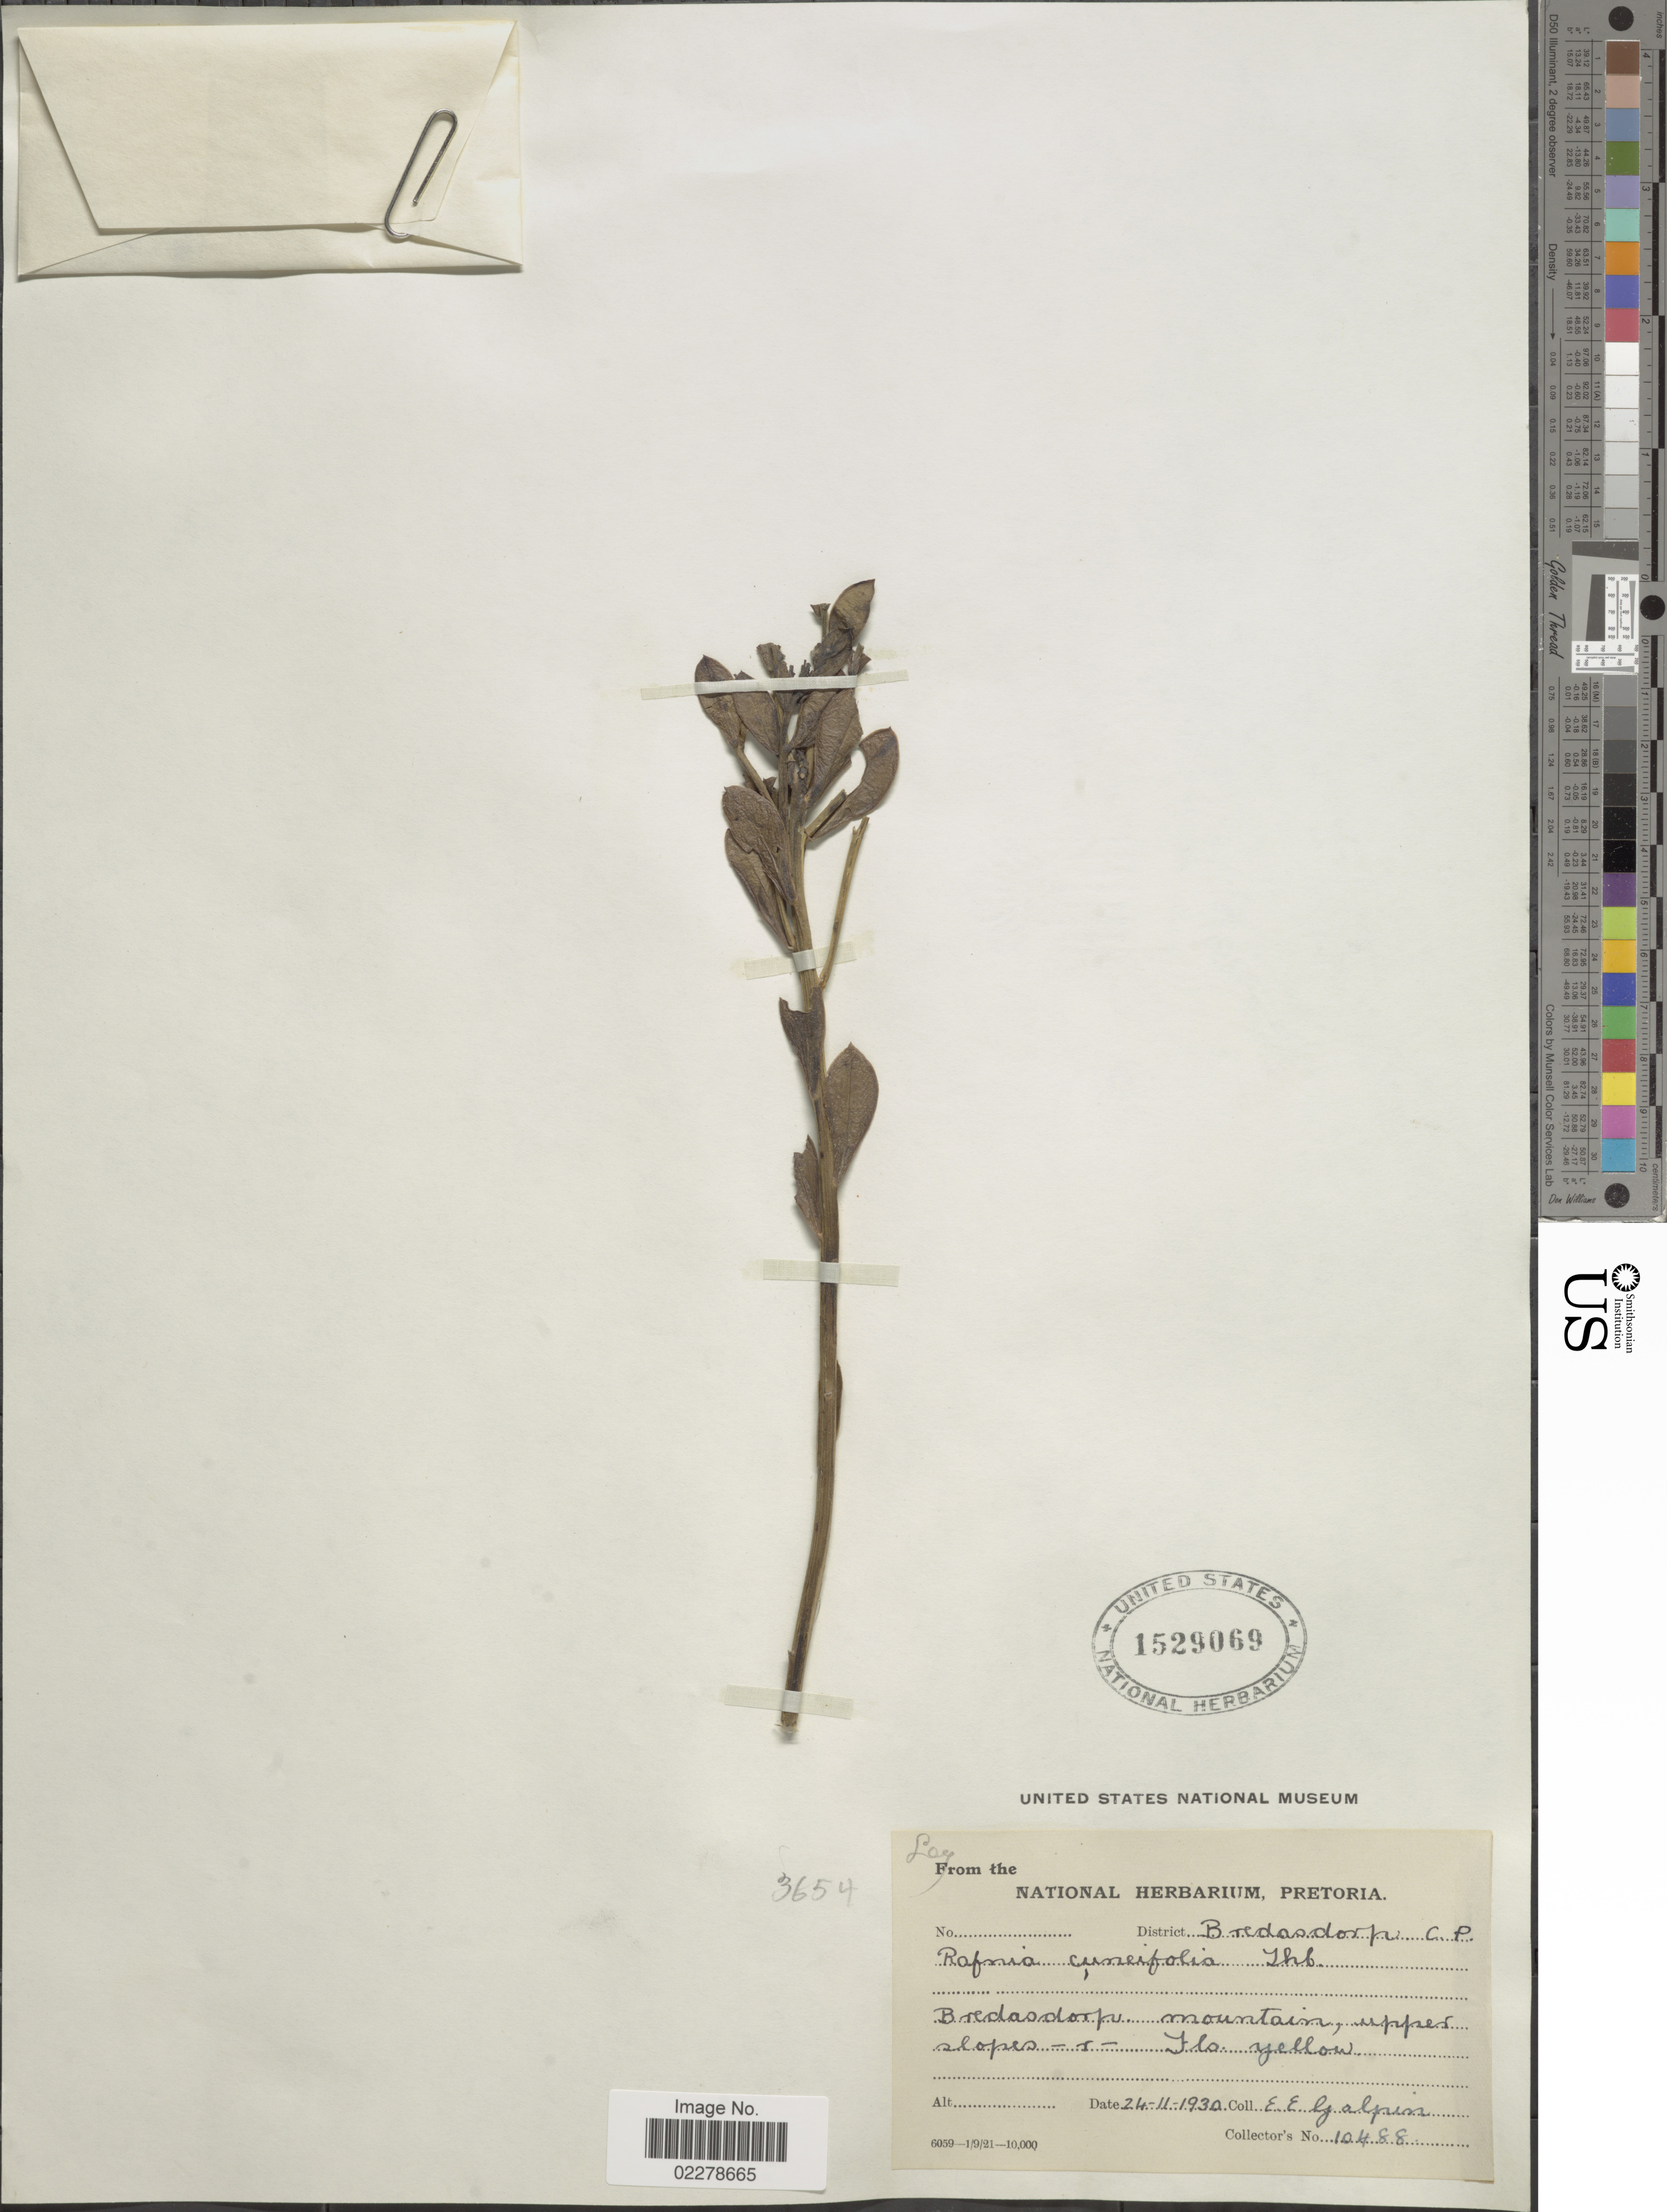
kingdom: Plantae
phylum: Tracheophyta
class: Magnoliopsida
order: Fabales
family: Fabaceae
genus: Rafnia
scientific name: Rafnia cuneifolia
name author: Thunb.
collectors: E. Galpin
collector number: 10488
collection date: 1930-11-24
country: South Africa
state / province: Western Cape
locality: Bredasdorp C.P. Bredasdorp mountains, upper slopes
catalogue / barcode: US 1529069